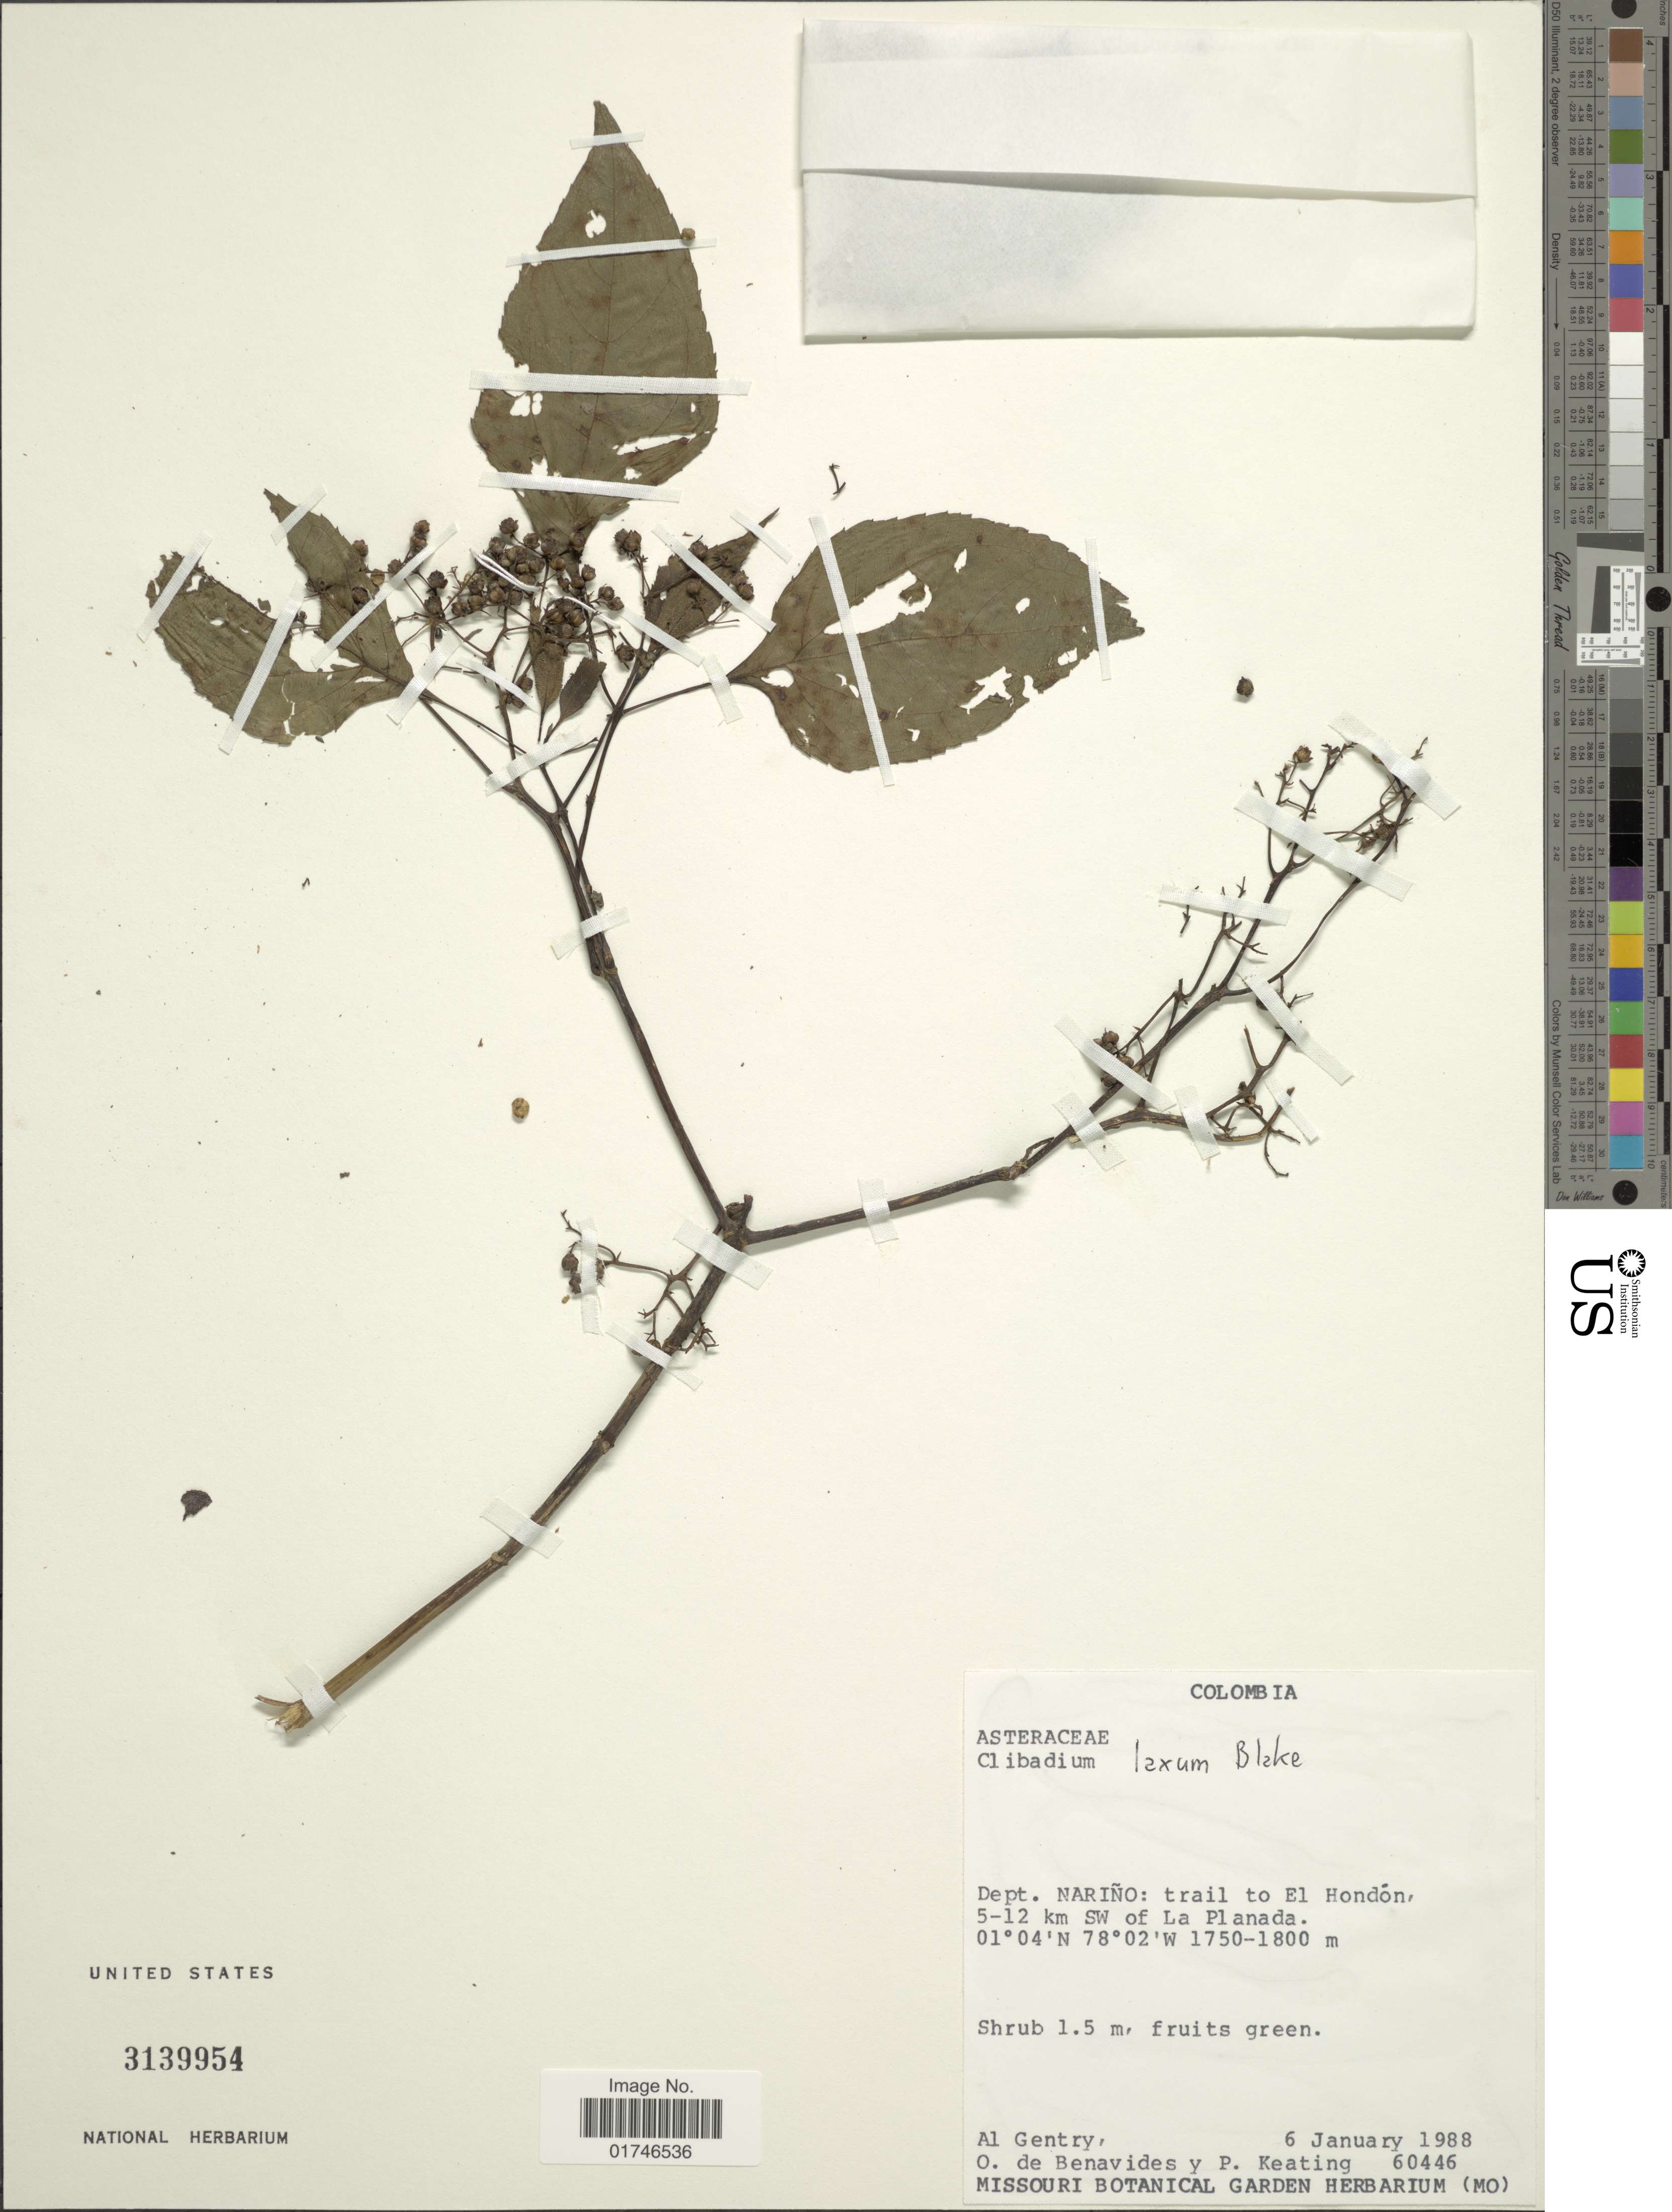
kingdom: Plantae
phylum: Tracheophyta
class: Magnoliopsida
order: Asterales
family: Asteraceae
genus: Clibadium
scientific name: Clibadium laxum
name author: S.F. Blake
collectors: A. H. Gentry, Olga S. de Benavides & P. Keating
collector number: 60446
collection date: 1988-01-06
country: Colombia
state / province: Nariño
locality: Dept. Narino: trail to El Hondon 5-12 km SW of La Planada.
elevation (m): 1750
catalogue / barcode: US 3139954